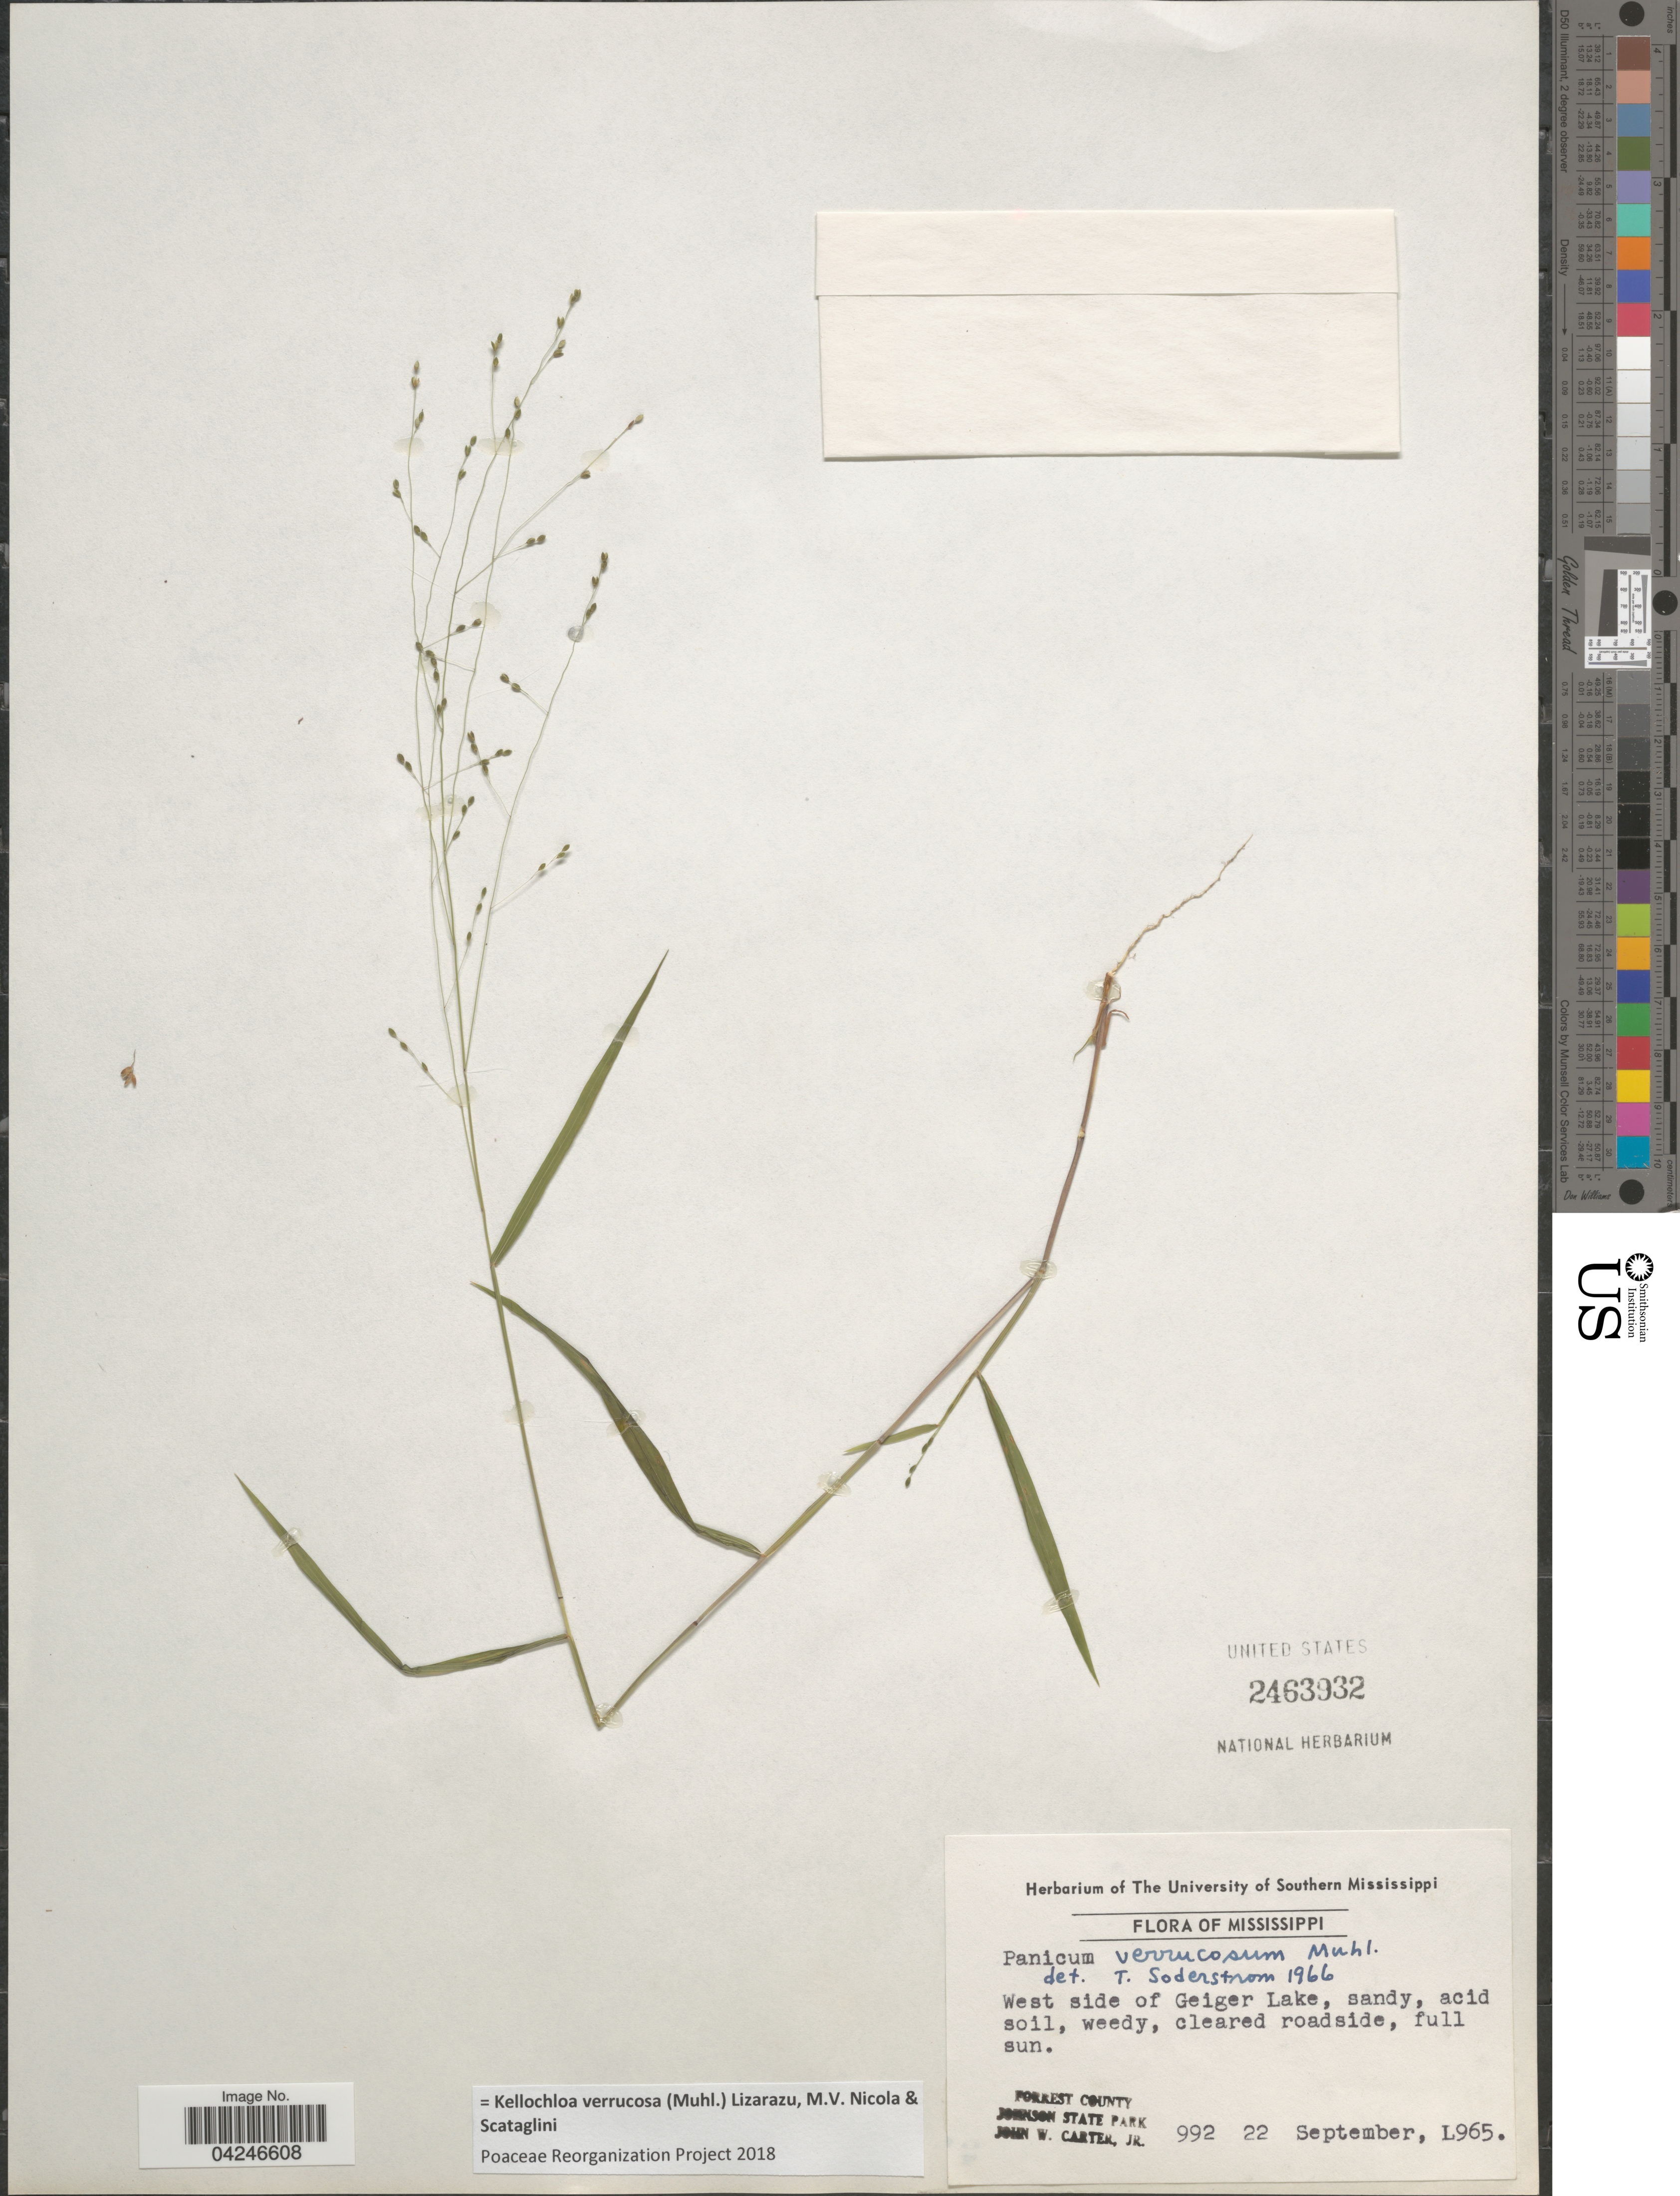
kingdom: Plantae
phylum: Tracheophyta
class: Liliopsida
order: Poales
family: Poaceae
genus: Kellochloa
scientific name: Kellochloa verrucosa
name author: (Muhl.) Lizarazu et al.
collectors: J. W. Carter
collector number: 992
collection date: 1965-09-22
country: United States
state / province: Mississippi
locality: West side of Geiger Lake.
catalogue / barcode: US 2463932